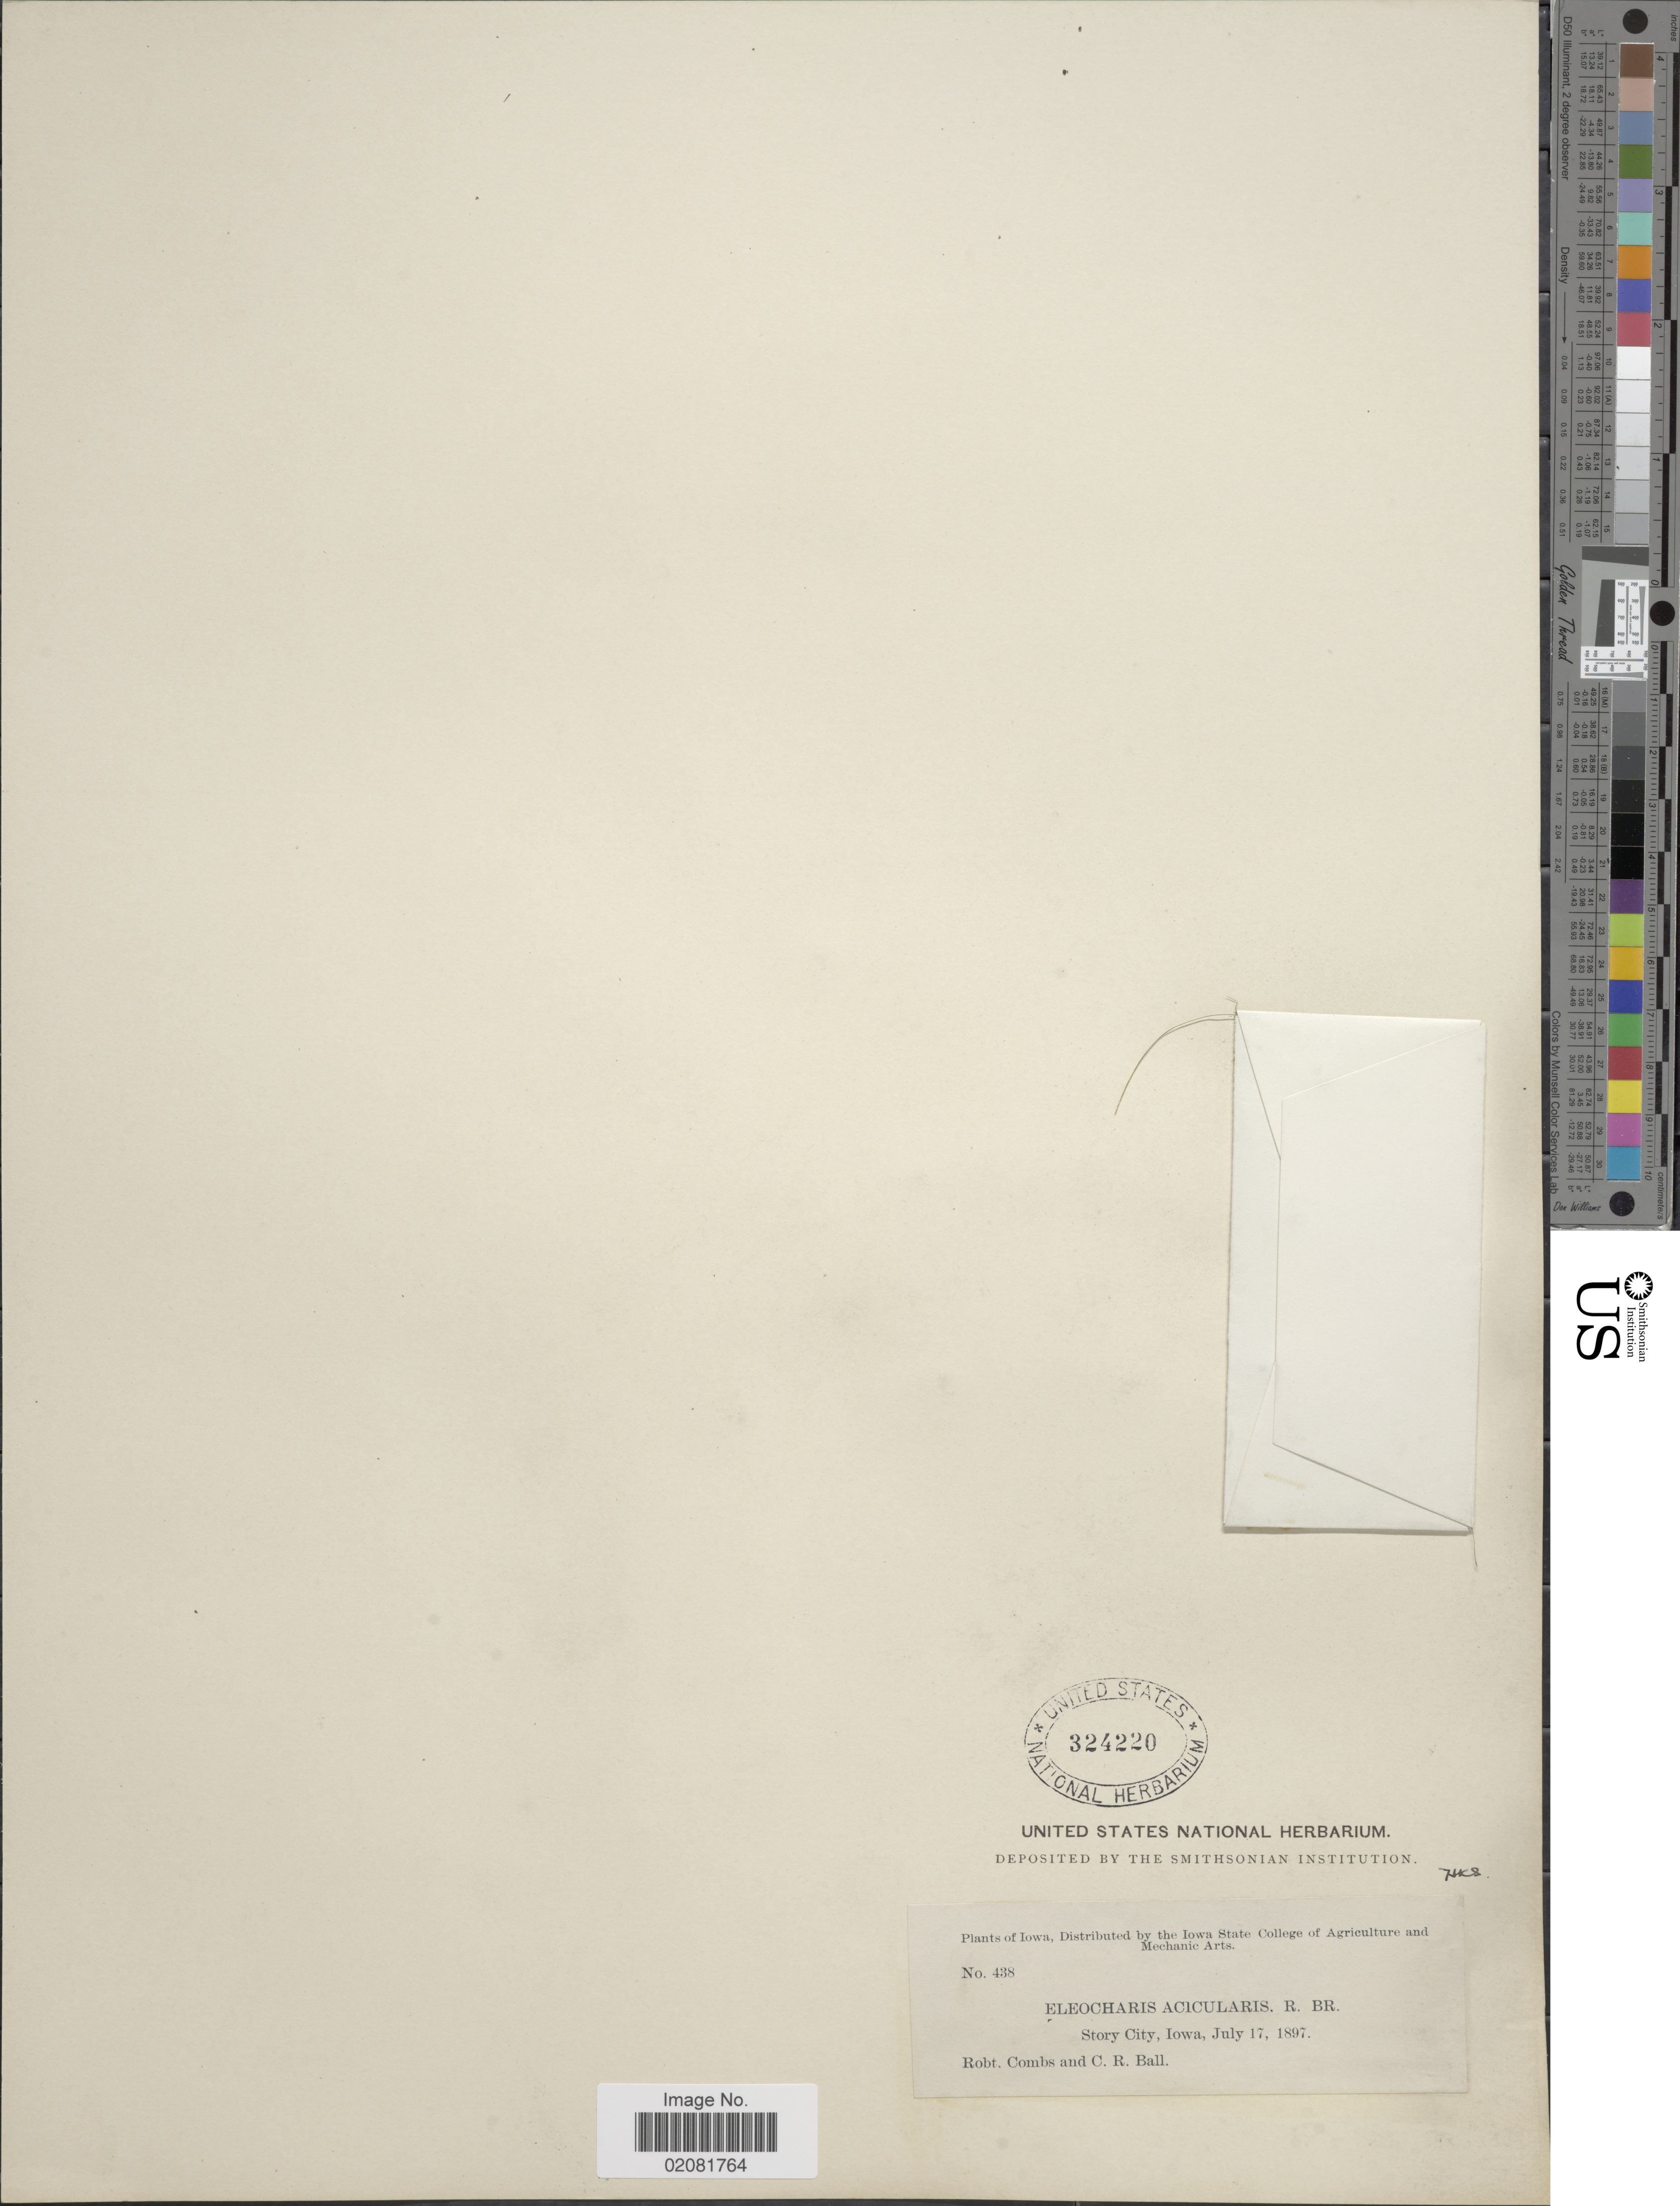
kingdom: Plantae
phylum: Tracheophyta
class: Liliopsida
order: Poales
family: Cyperaceae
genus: Eleocharis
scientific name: Eleocharis acicularis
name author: (L.) Roem. & Schult.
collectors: R. Combs & C. R. Ball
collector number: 438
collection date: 1897-07-17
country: United States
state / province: Iowa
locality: Story City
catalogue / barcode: US 324220